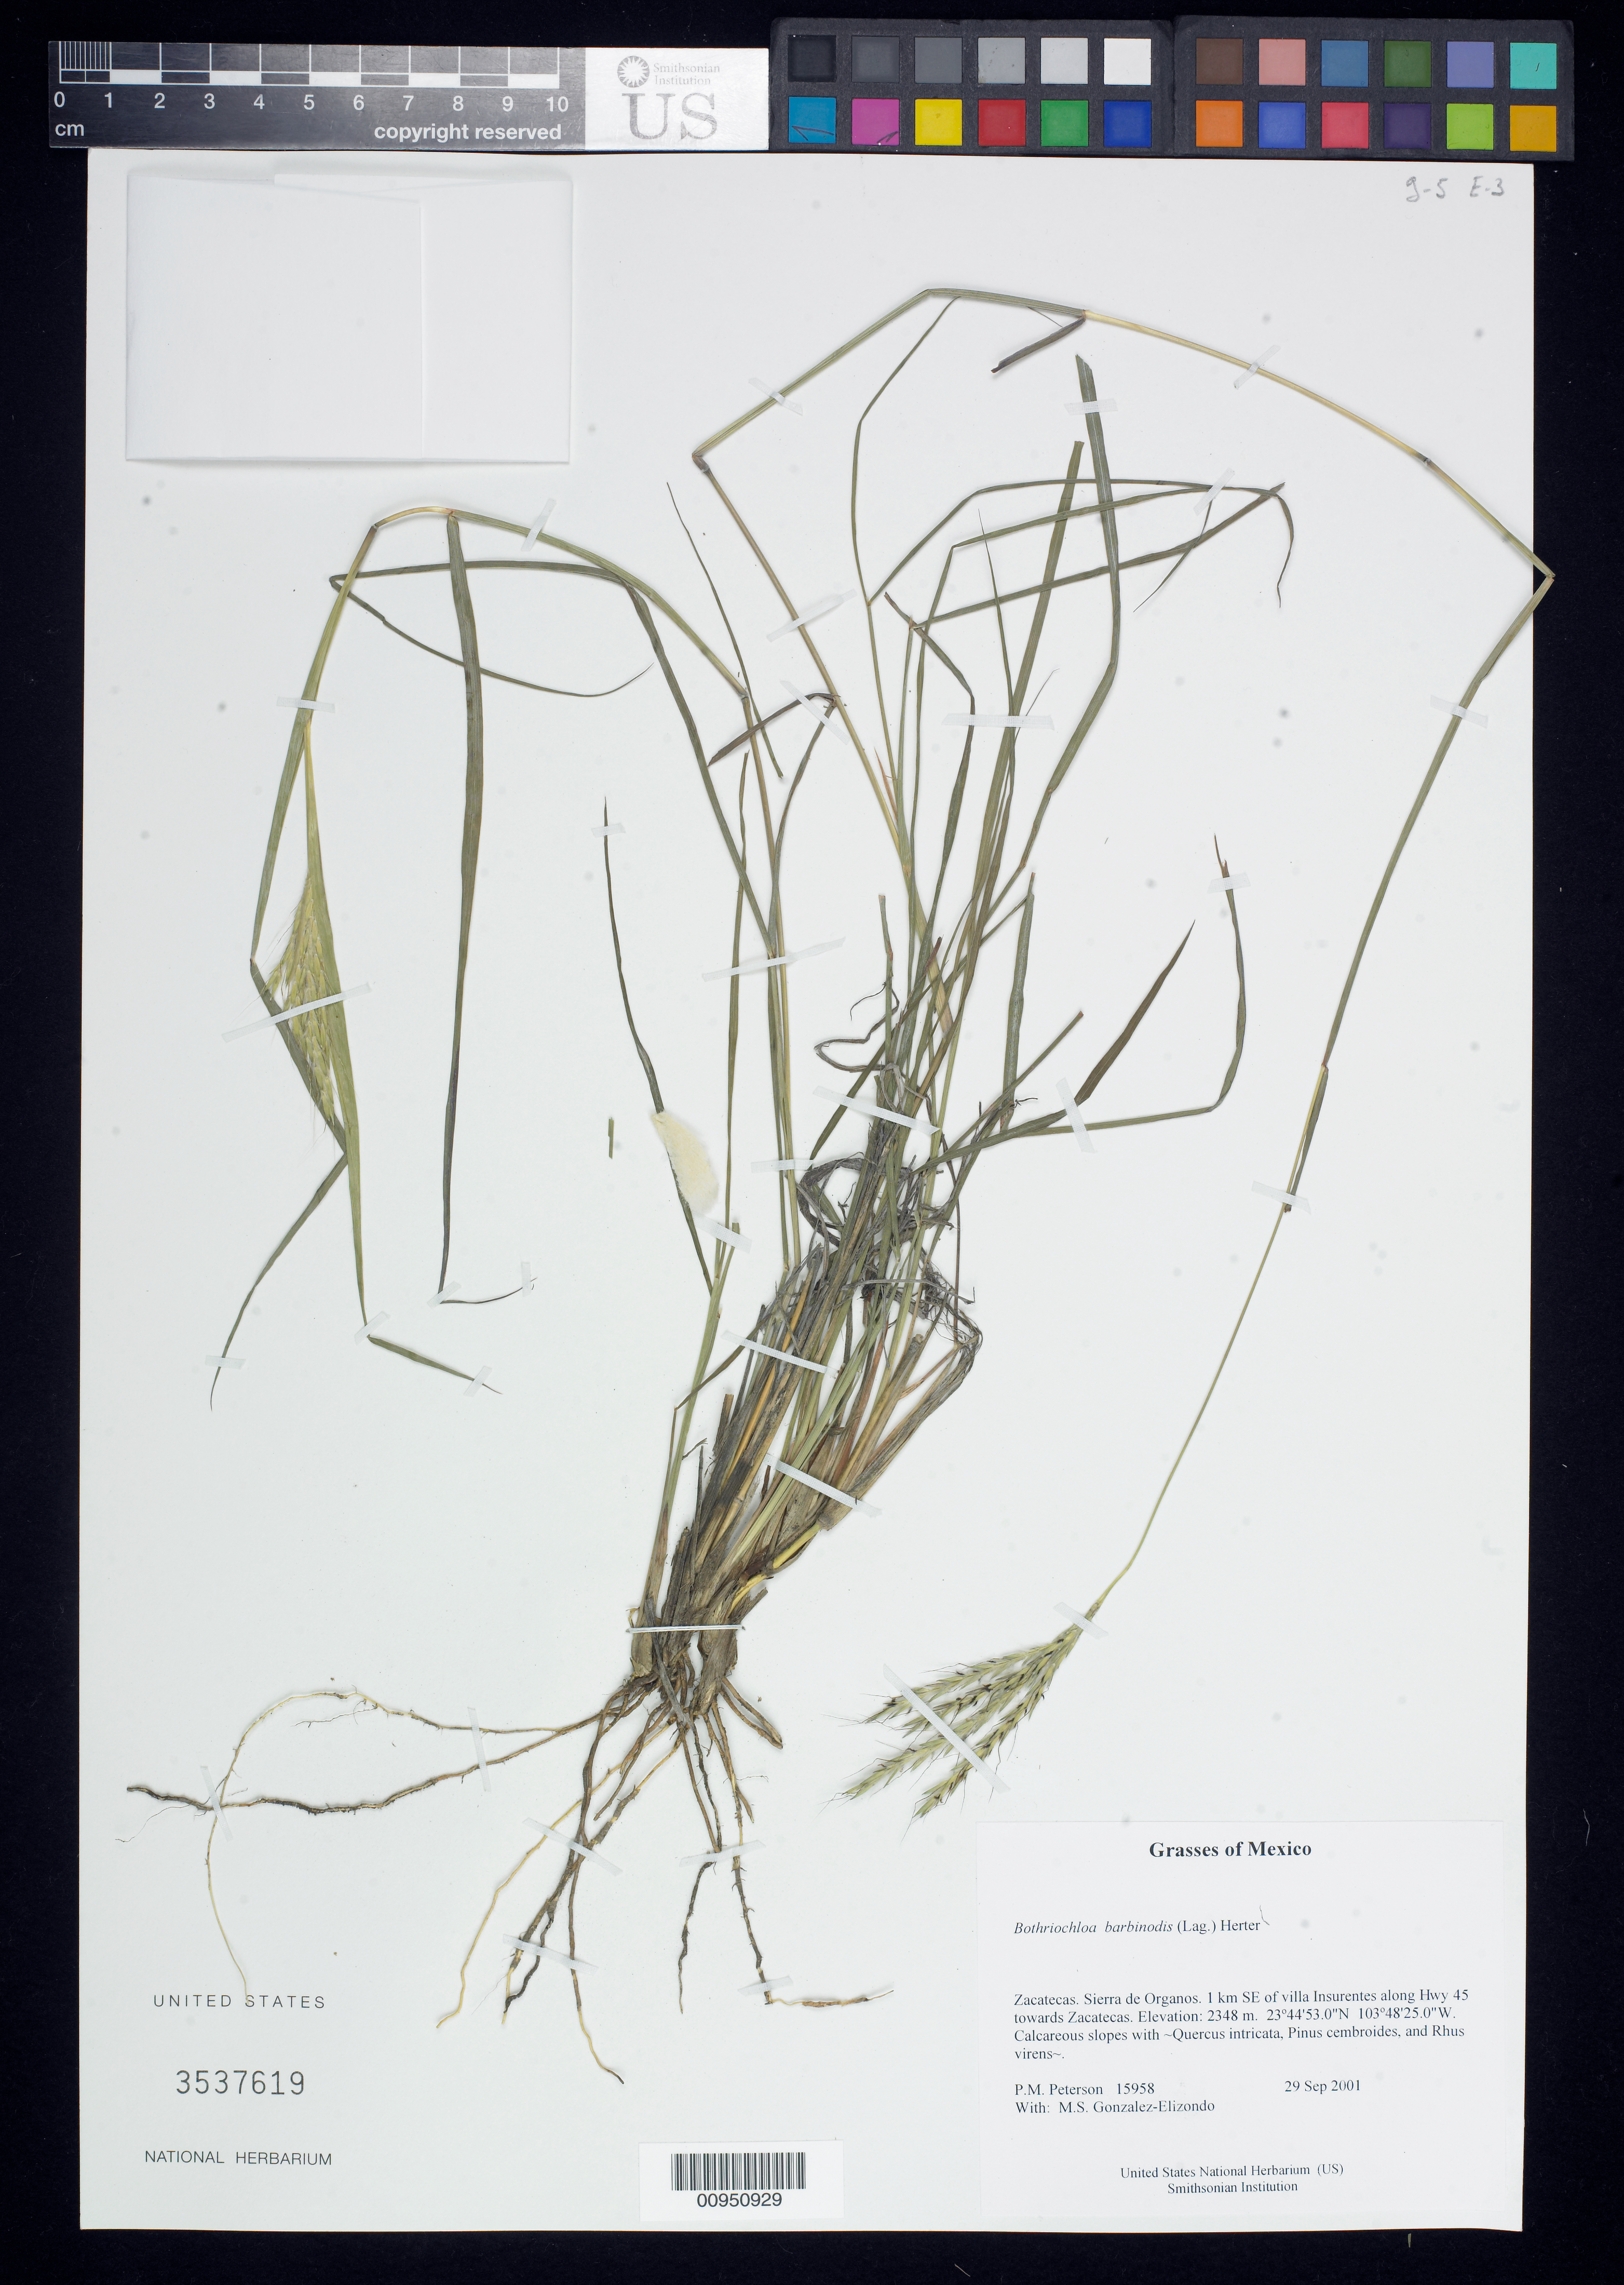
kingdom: Plantae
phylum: Tracheophyta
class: Liliopsida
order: Poales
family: Poaceae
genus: Bothriochloa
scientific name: Bothriochloa barbinodis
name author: (Lag.) Herter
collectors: P. M. Peterson & M. S. González-Elizondo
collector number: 15958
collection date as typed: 29 Sep 2001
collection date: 2001-09-29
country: Mexico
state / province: Zacatecas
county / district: Sierra de Organos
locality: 1 km SE of villa Insurentes along Hwy 45 towards Zacatecas.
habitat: Calcareous slopes with ~Quercus intricata, Pinus cembroides, and Rhus virens~.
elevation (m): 2348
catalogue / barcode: US 3537619